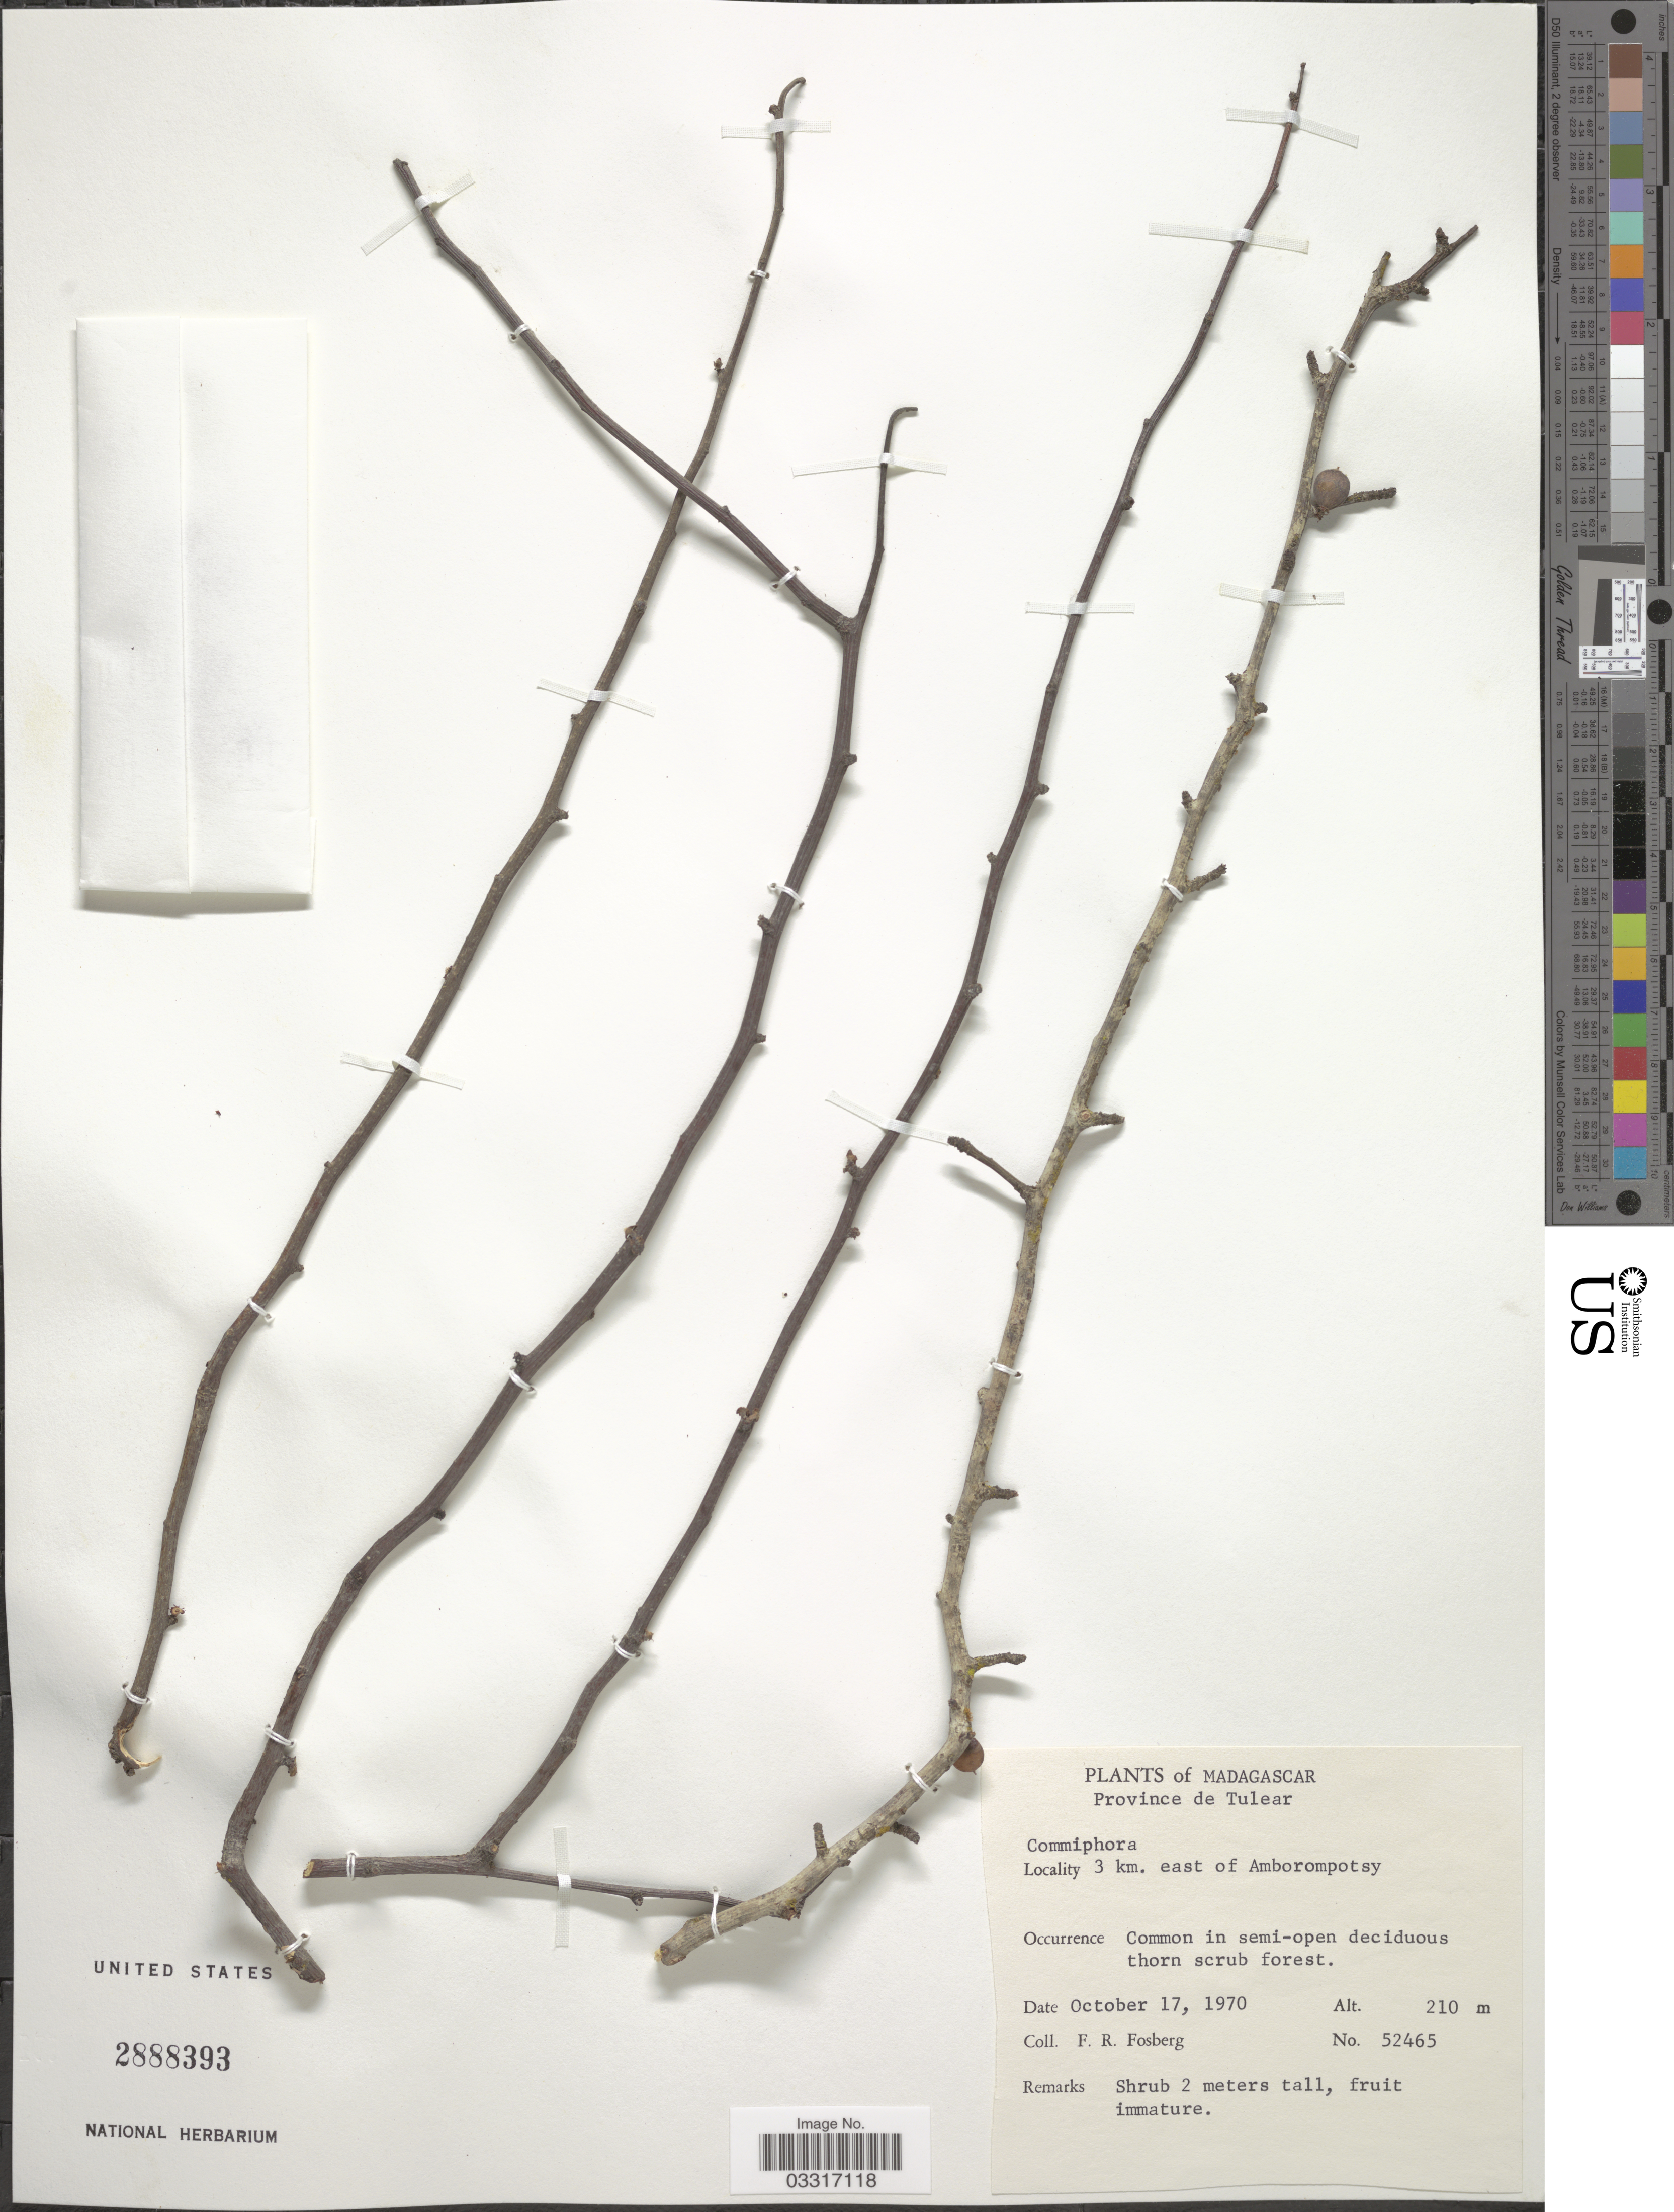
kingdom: Plantae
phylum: Tracheophyta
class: Magnoliopsida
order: Sapindales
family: Burseraceae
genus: Commiphora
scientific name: Commiphora sp.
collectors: F. R. Fosberg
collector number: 52465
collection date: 1970-10-17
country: Madagascar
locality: Province de Tulear. 3 km. east of Amborompotsy.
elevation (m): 210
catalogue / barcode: US 2888393